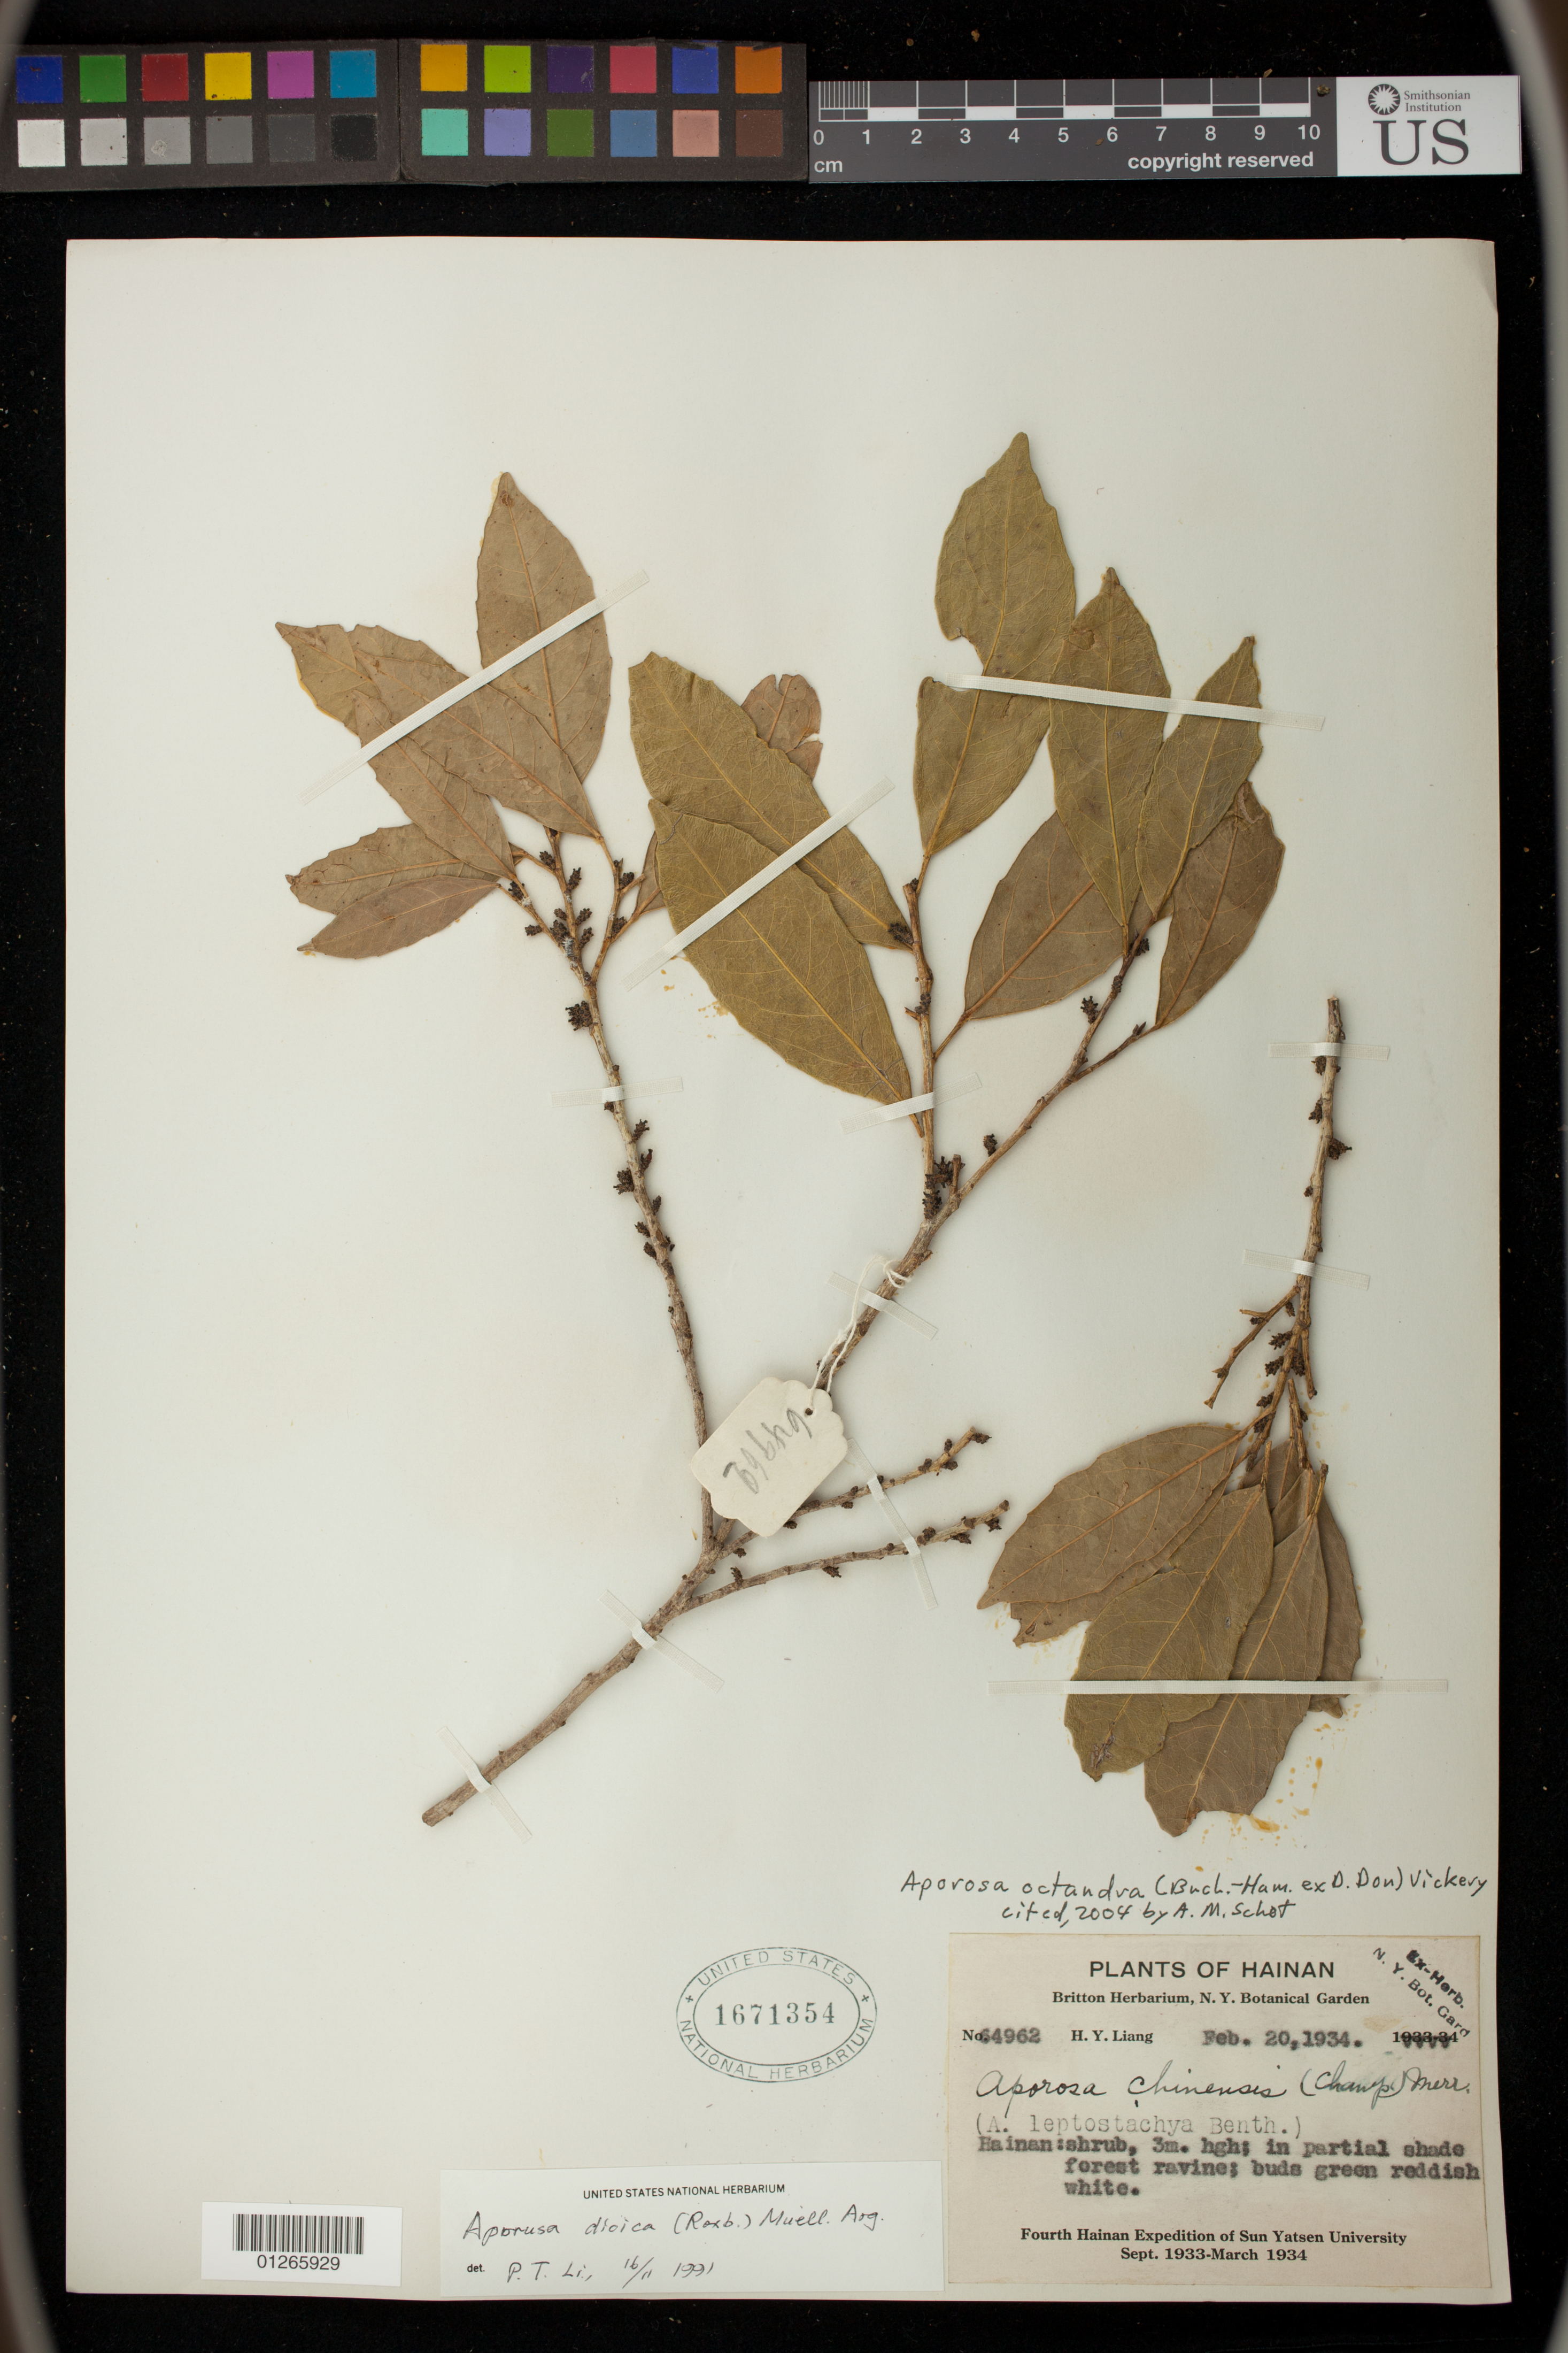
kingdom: Plantae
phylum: Tracheophyta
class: Magnoliopsida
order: Malpighiales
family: Phyllanthaceae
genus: Aporosa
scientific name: Aporosa octandra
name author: (Buch.-Ham. & D. Don) Vickery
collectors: H. Y. Liang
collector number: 64962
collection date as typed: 20 Feb 1934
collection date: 1934-02-20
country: China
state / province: Hainan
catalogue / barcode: US 1671354